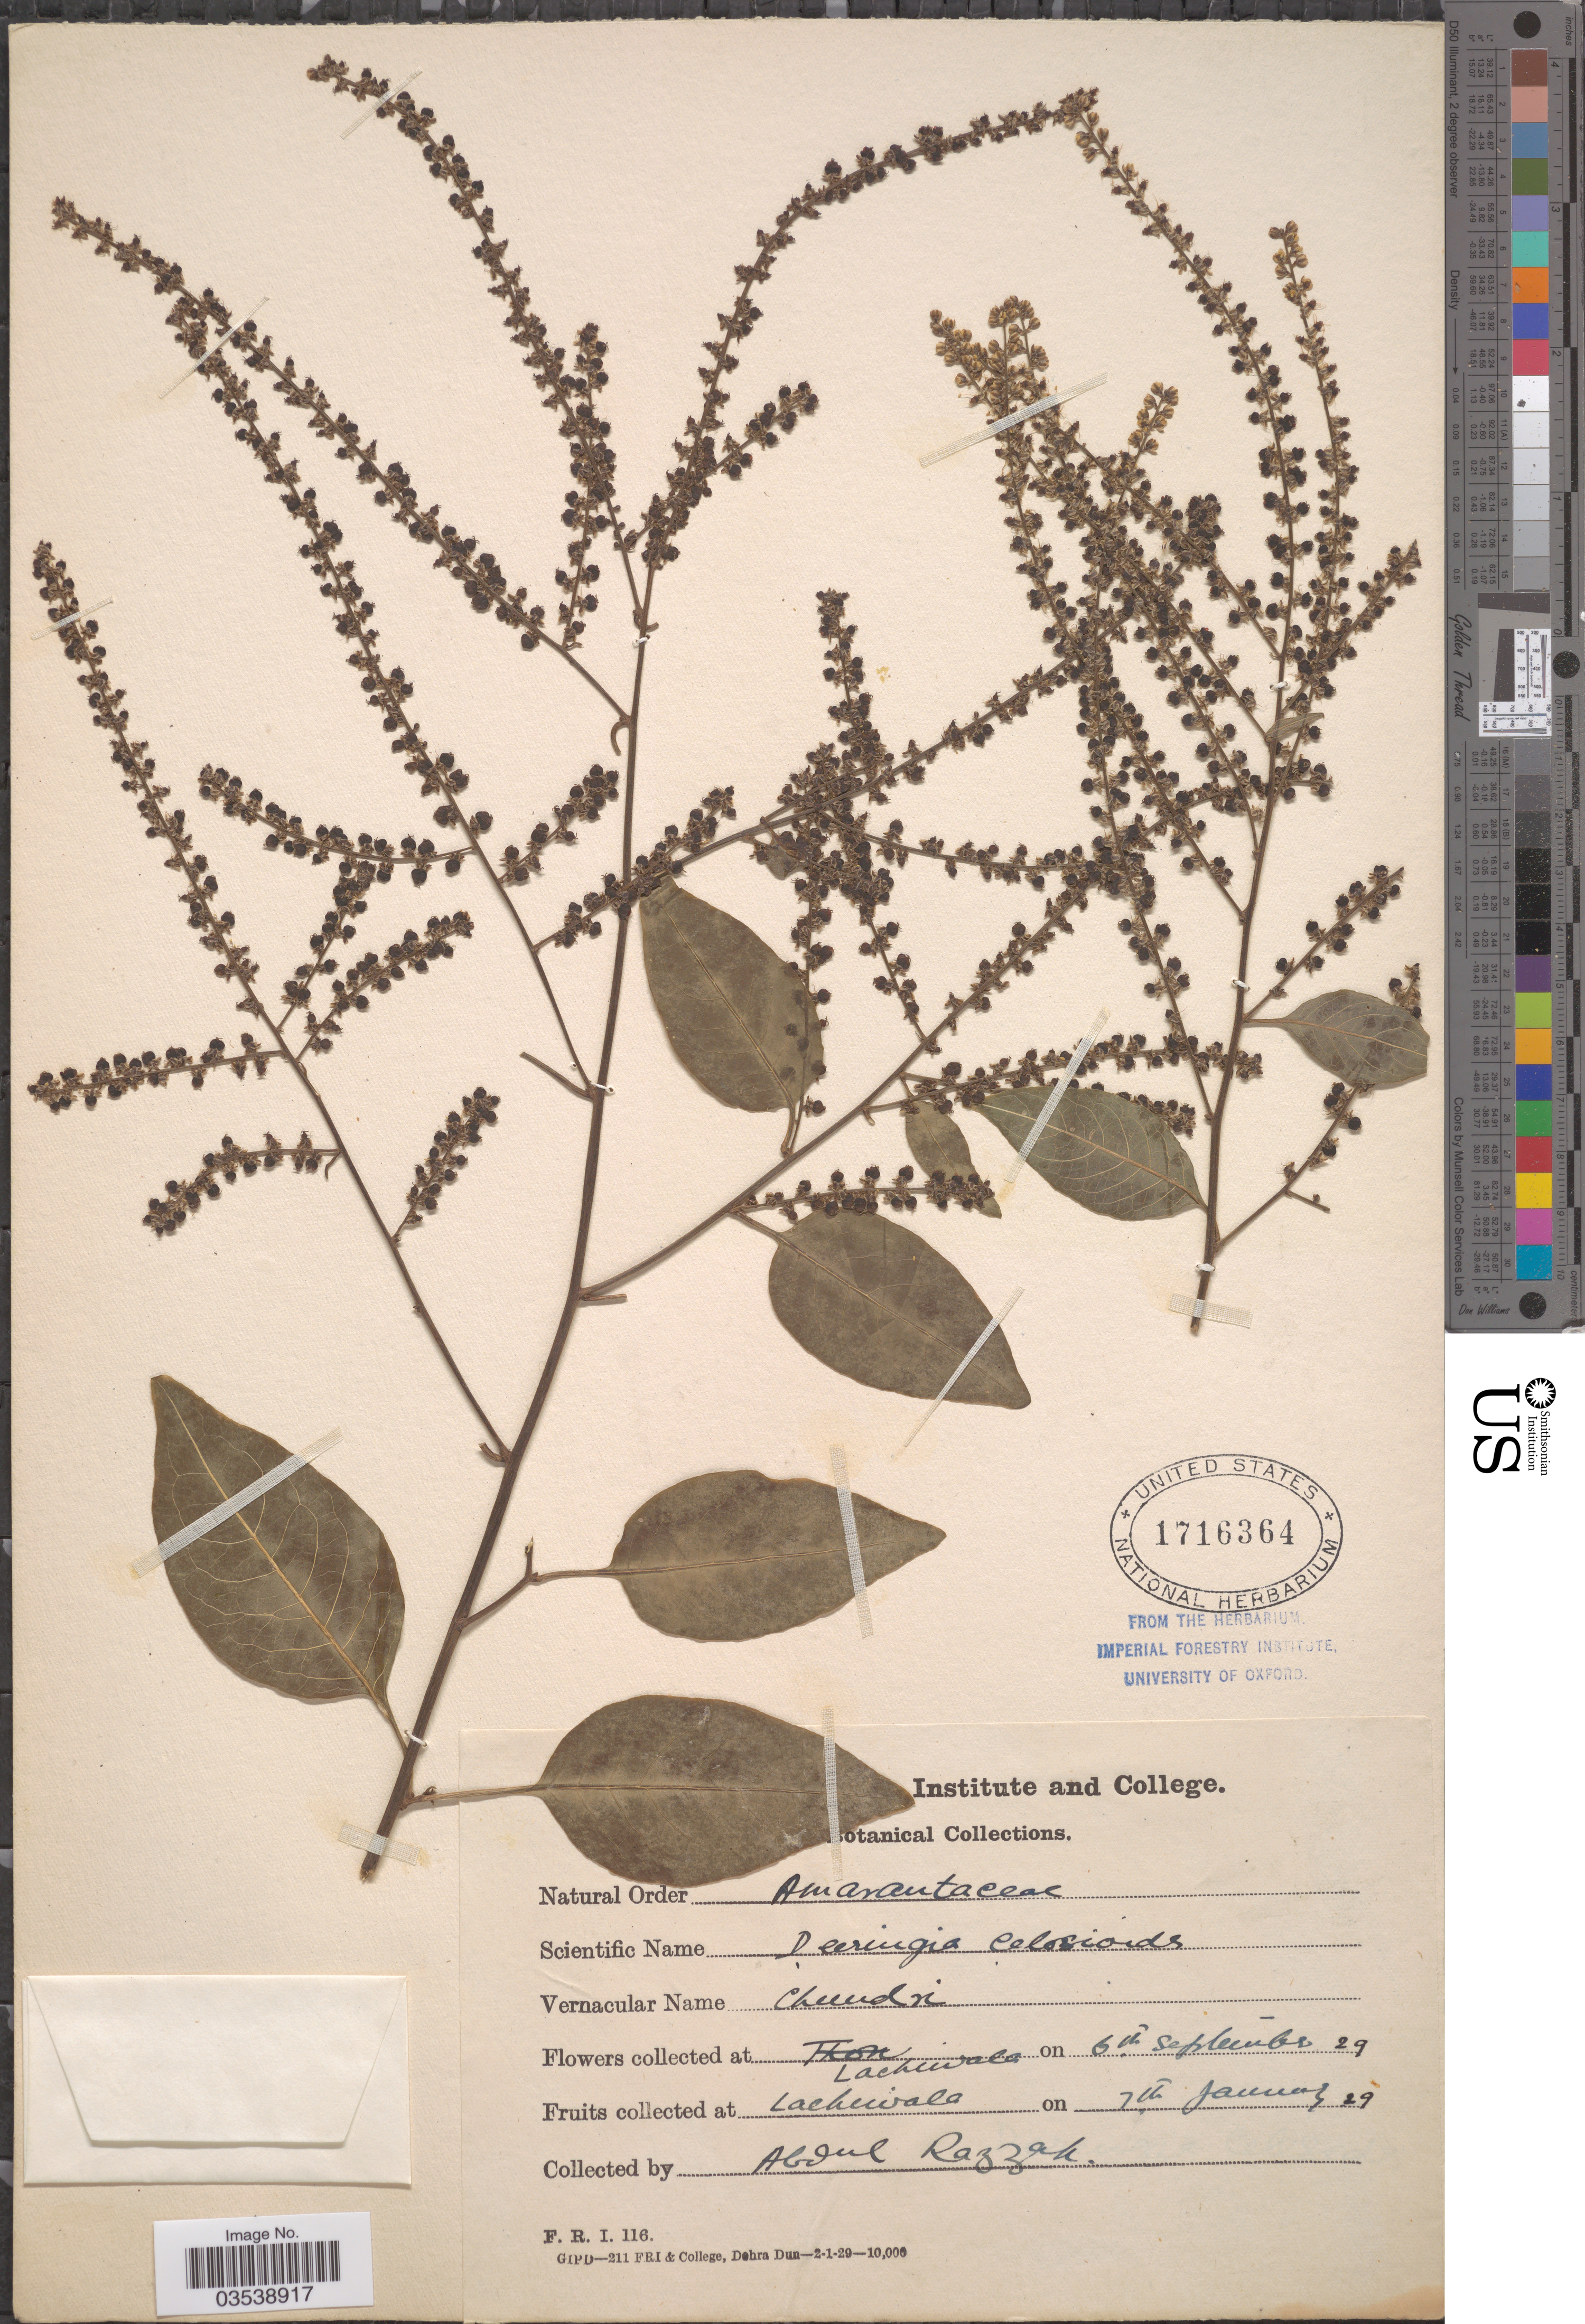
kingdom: Plantae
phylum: Tracheophyta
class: Magnoliopsida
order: Caryophyllales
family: Amaranthaceae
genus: Deeringia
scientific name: Deeringia amaranthoides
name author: (Lam.) Merr.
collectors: A. Razzak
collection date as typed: Transcribed d/m/y: 7/1/29 to 6/9/29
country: India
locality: Lachiwala.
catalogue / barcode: US 1716364